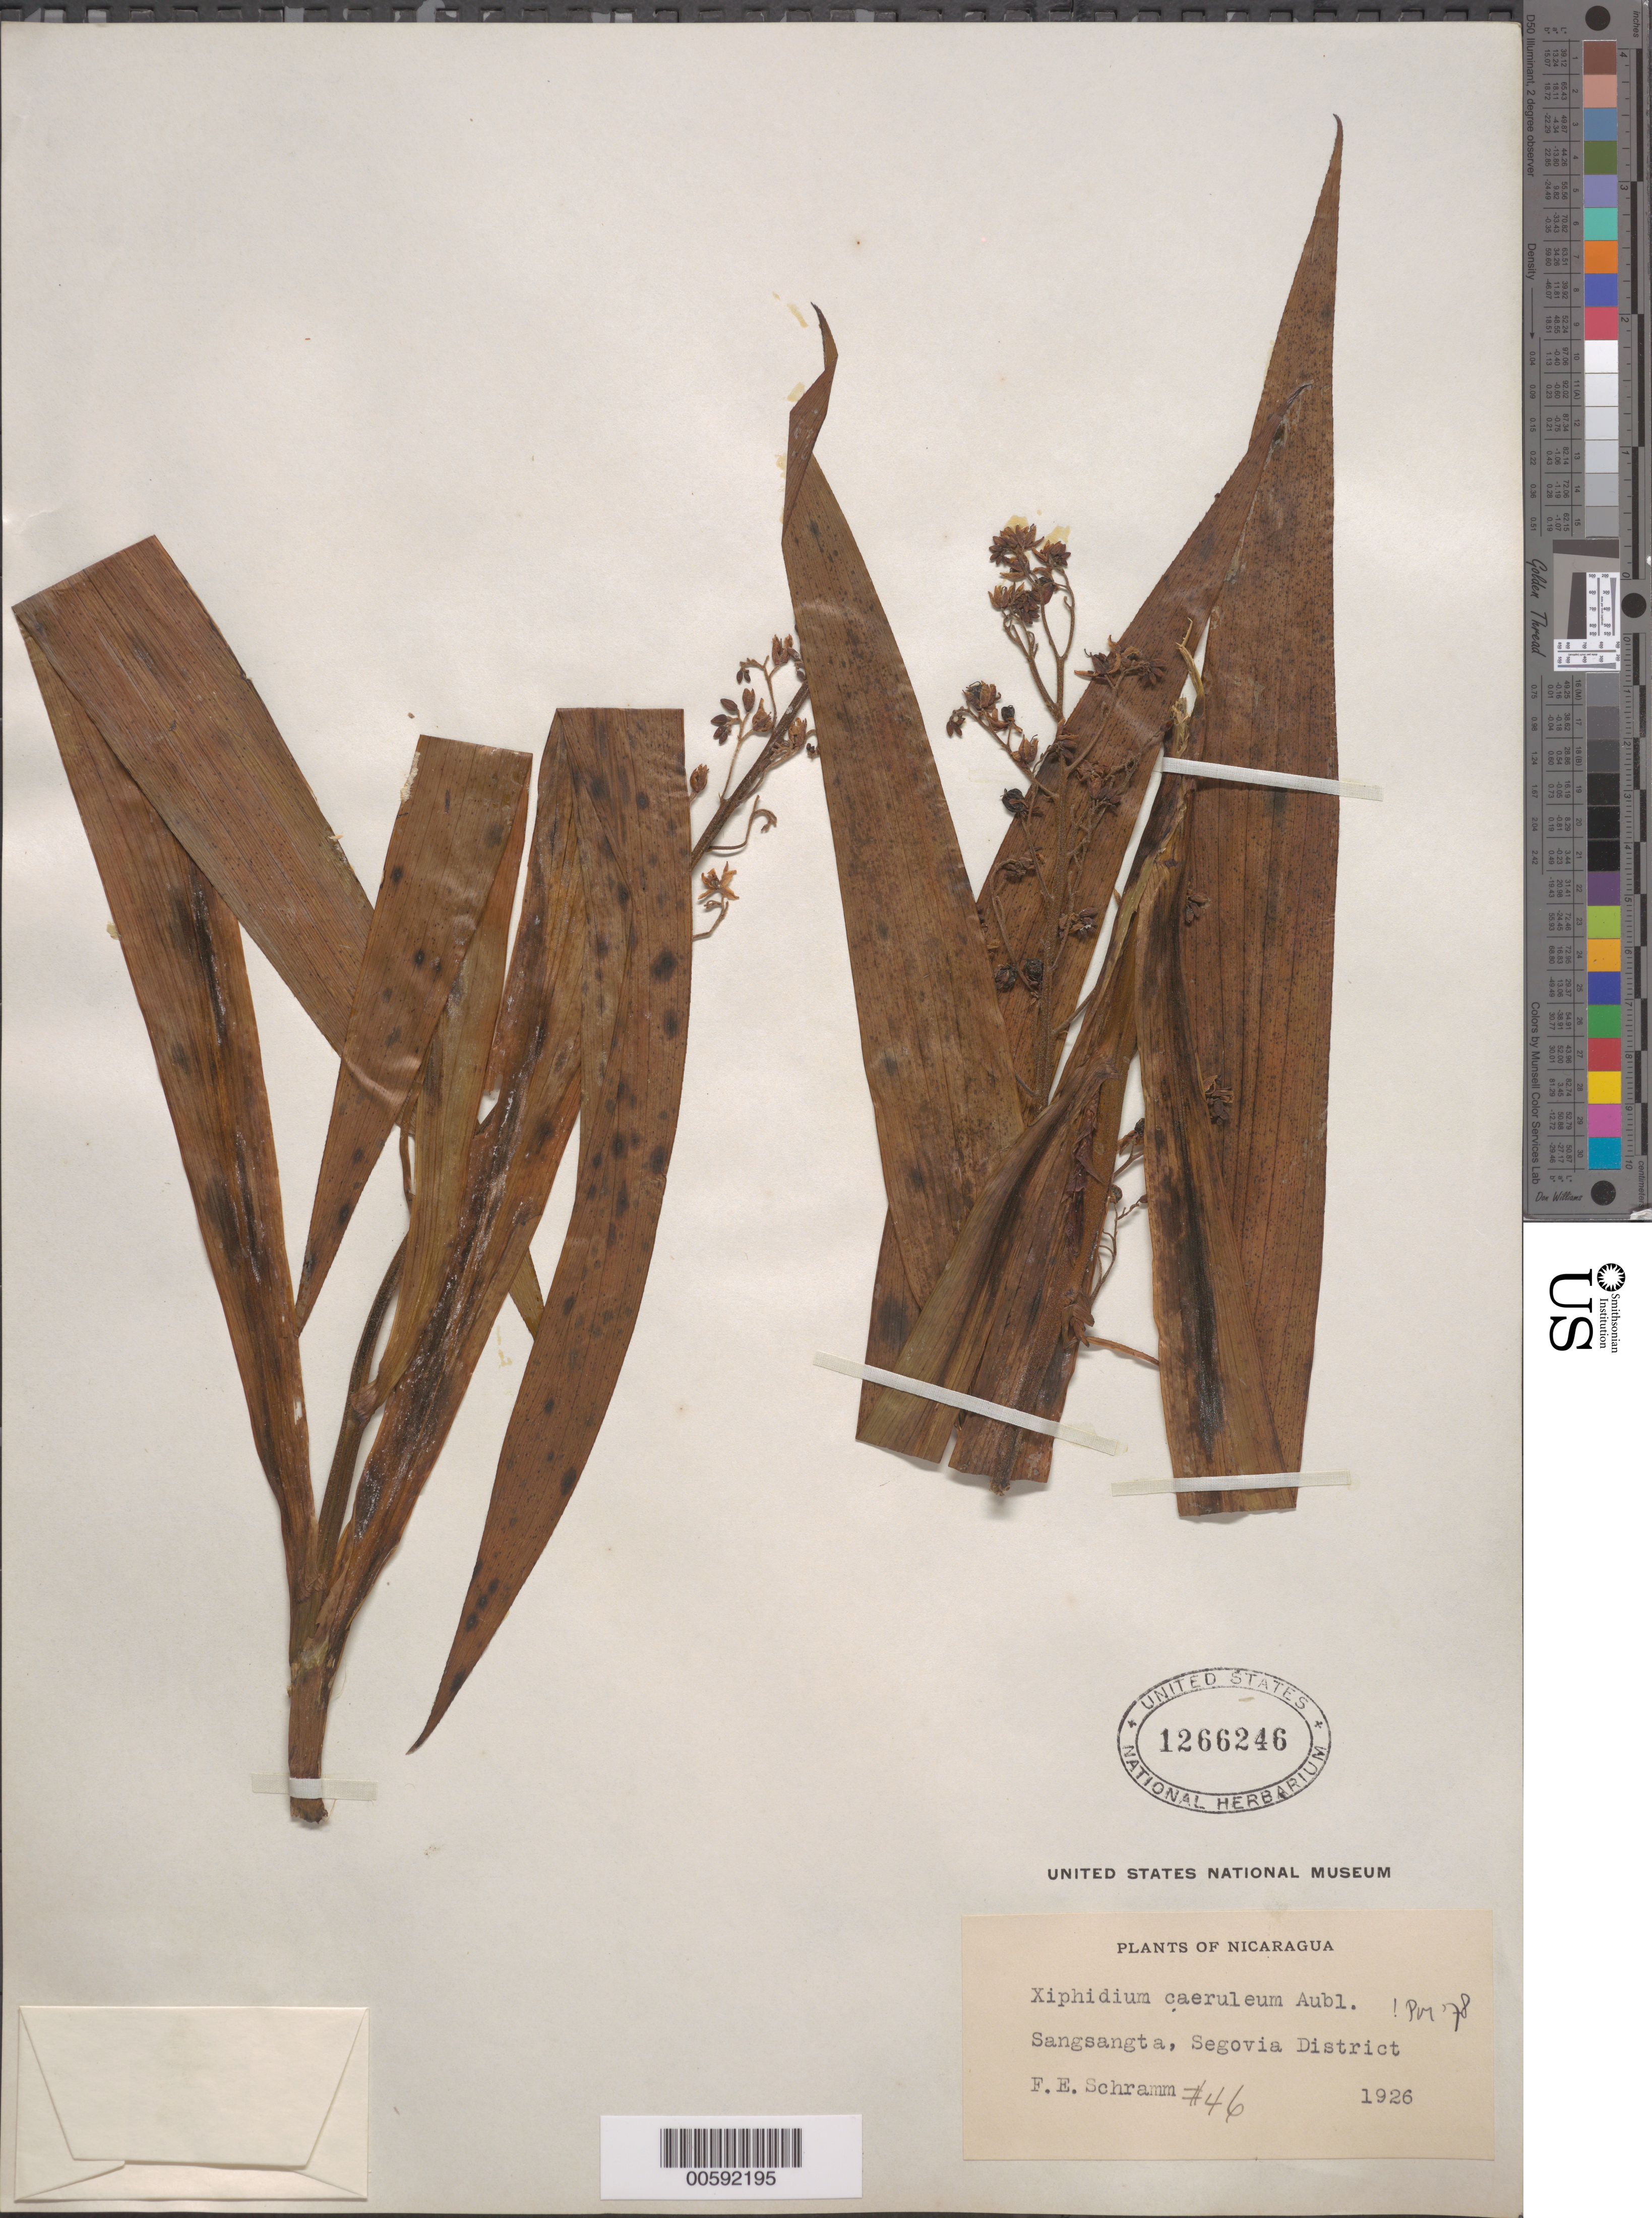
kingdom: Plantae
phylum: Tracheophyta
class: Liliopsida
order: Commelinales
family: Haemodoraceae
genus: Xiphidium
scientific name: Xiphidium caeruleum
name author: Aubl.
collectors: F. E. Schramm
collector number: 46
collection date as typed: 1926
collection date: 1926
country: Nicaragua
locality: Sangsangta, Segovia Dist. (= Nueva Segovia Dept.?)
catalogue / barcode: US 1266246